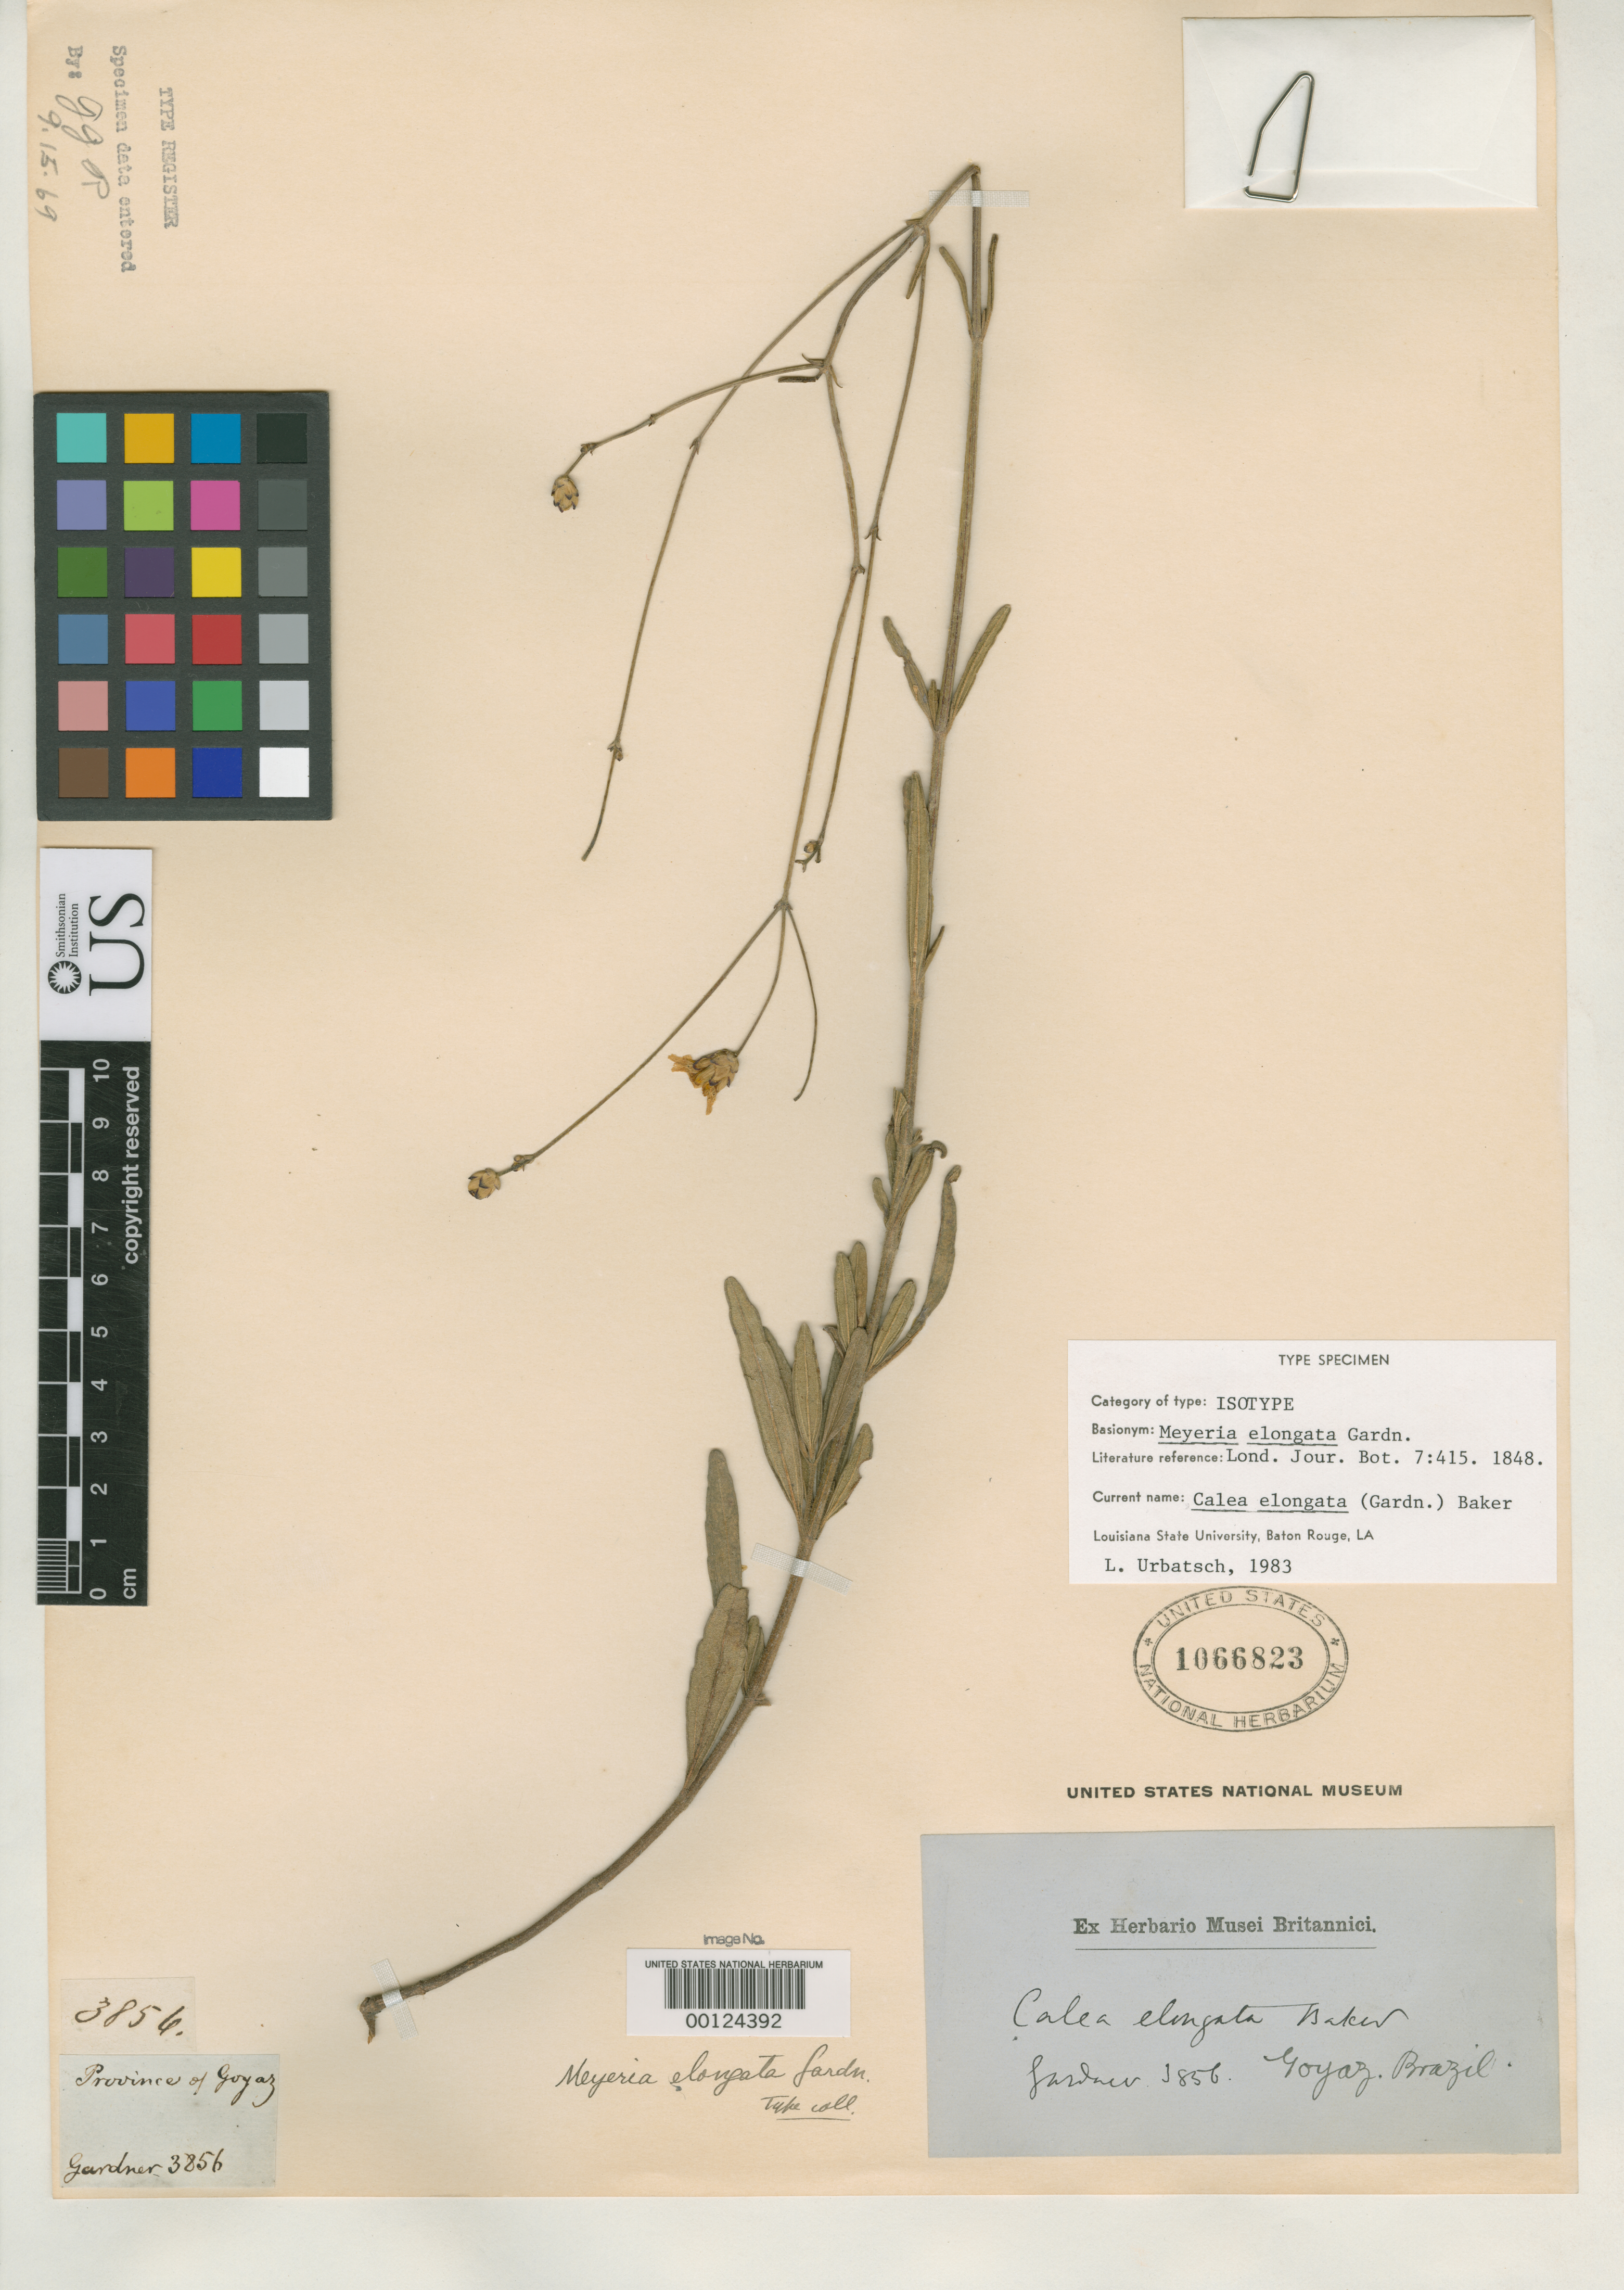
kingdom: Plantae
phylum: Tracheophyta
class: Magnoliopsida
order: Asterales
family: Asteraceae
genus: Meyeria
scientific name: Meyeria elongata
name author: Gardner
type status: Isotype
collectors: G. Gardner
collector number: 3856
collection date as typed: Jan 1840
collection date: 1840-01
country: Brazil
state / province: Goiás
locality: Sierra de Natividade.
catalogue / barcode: US 1066823